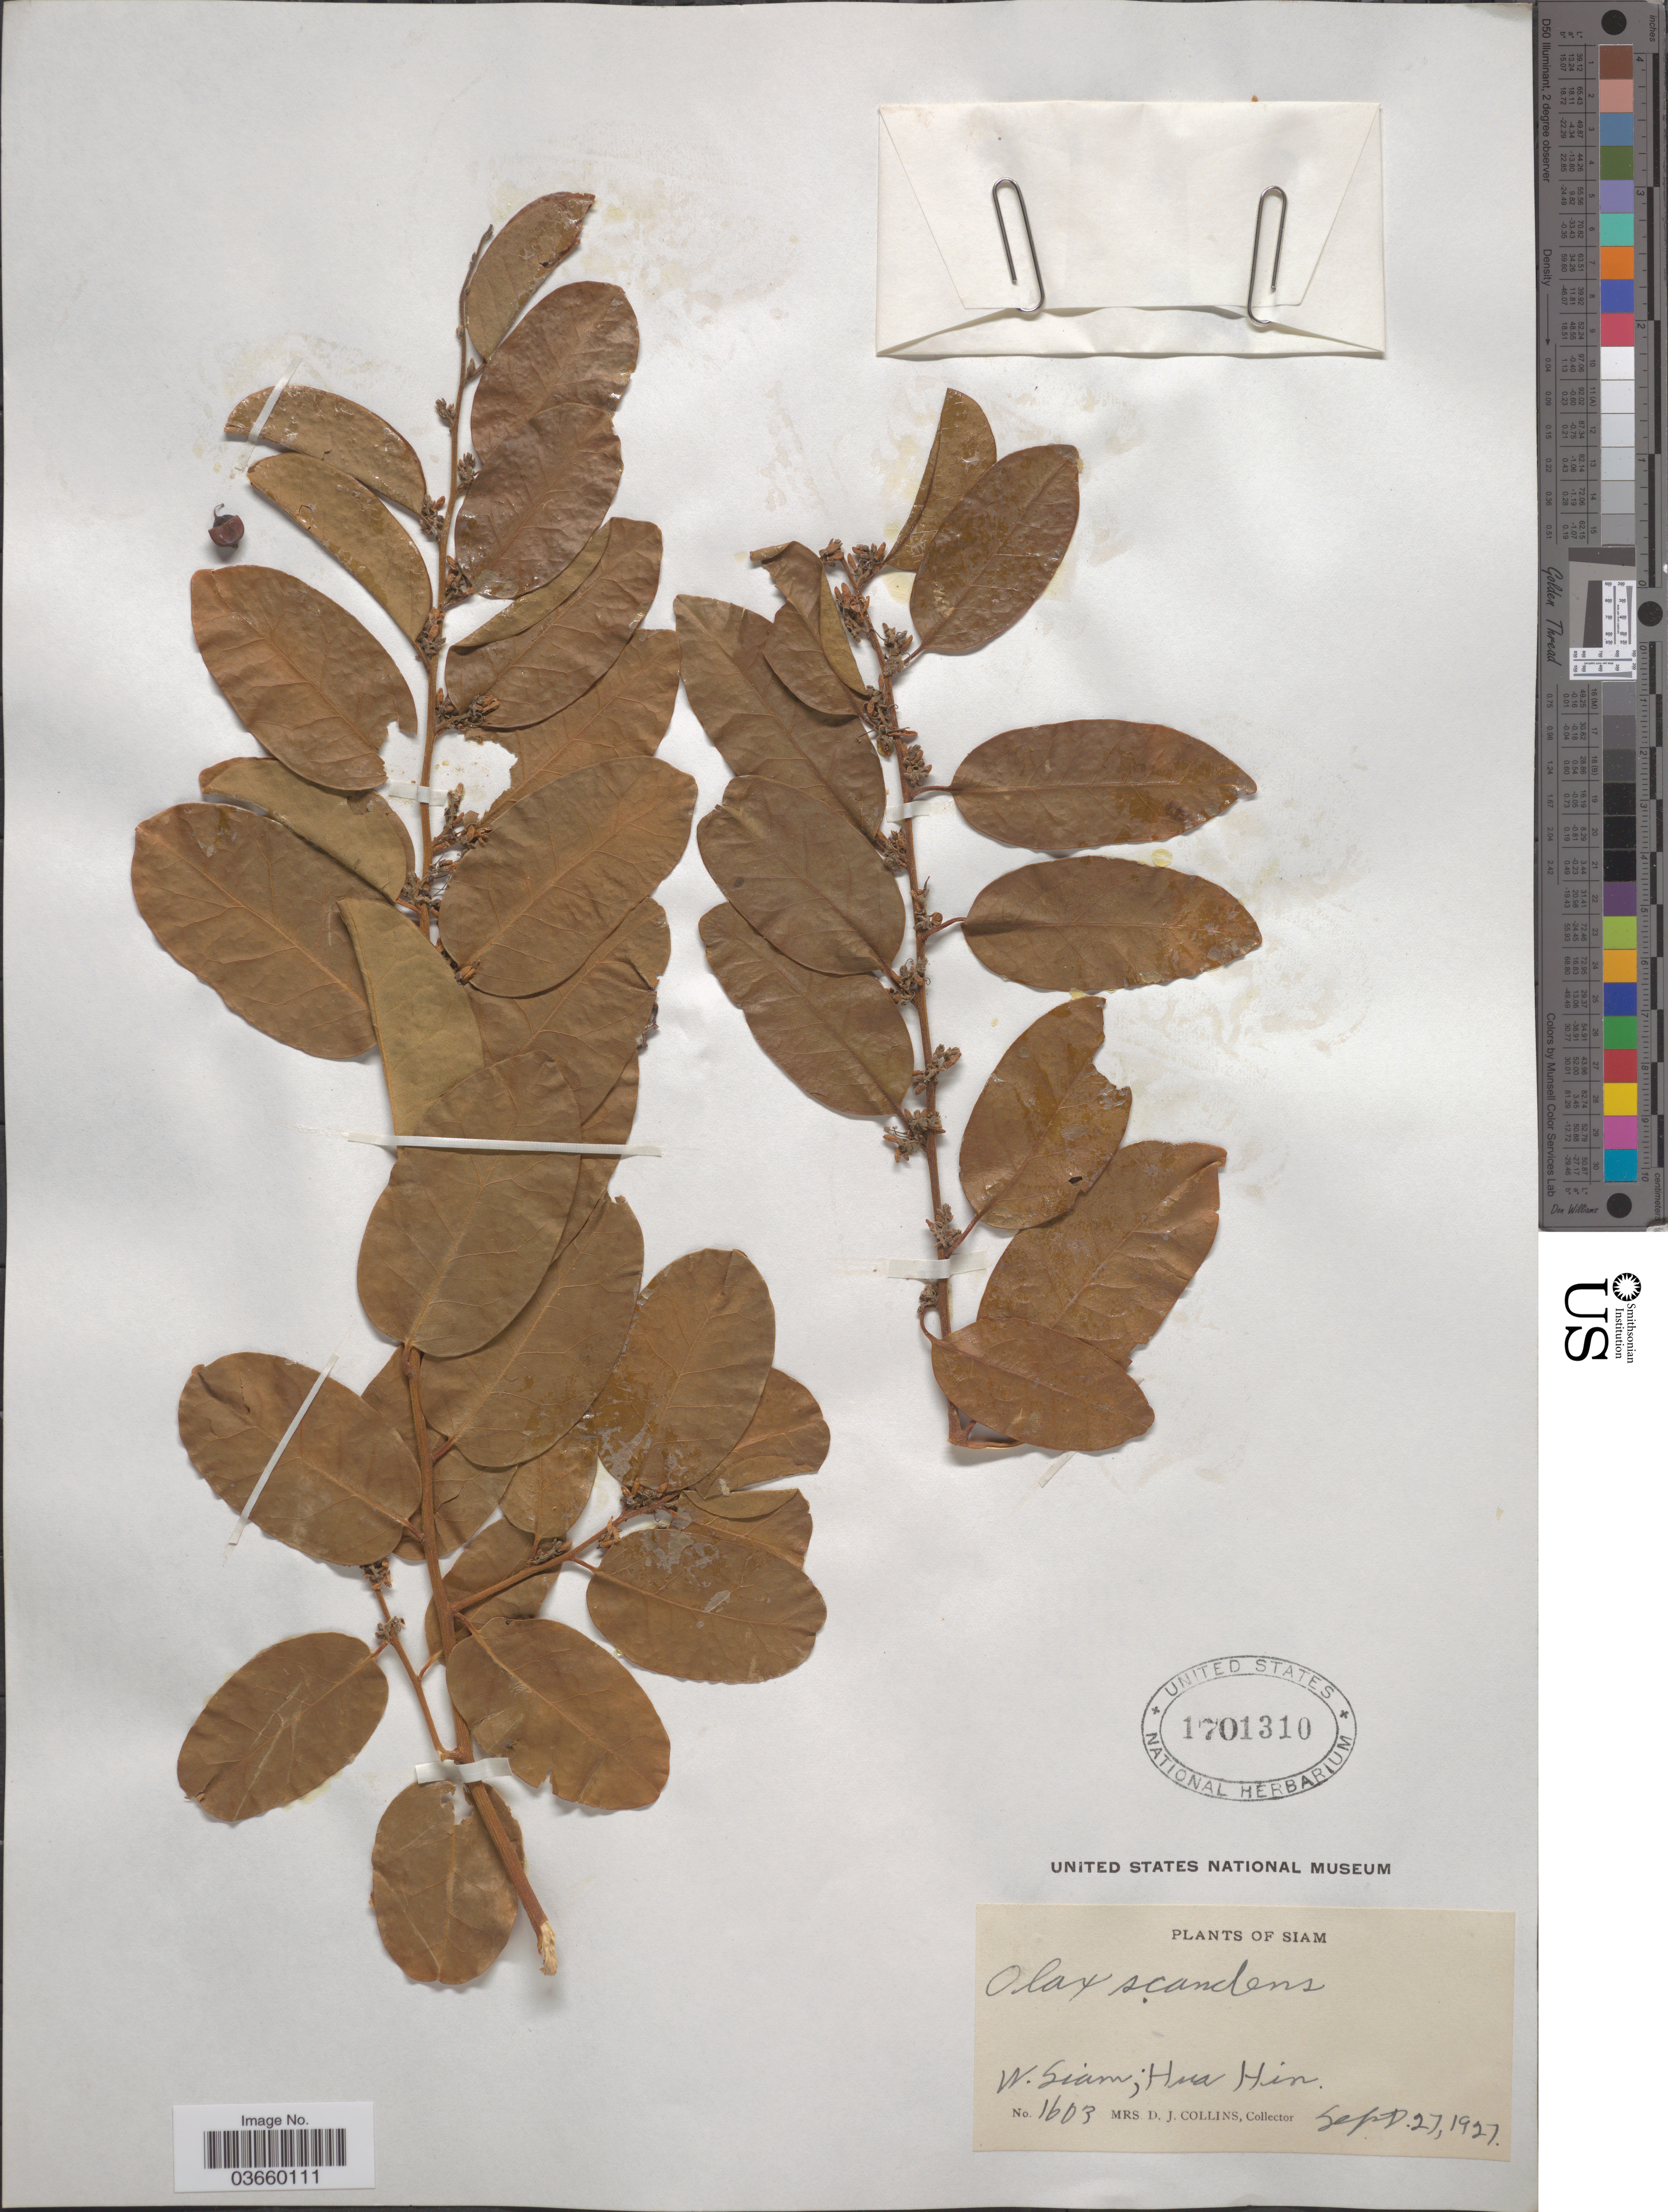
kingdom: Plantae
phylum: Tracheophyta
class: Magnoliopsida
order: Santalales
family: Olacaceae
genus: Olax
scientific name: Olax scandens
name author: Roxb.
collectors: Mrs. D. J. Collins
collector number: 1603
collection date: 1927-09-27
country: Thailand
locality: Siam, W. Siam; Hua Hin.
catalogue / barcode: US 1701310